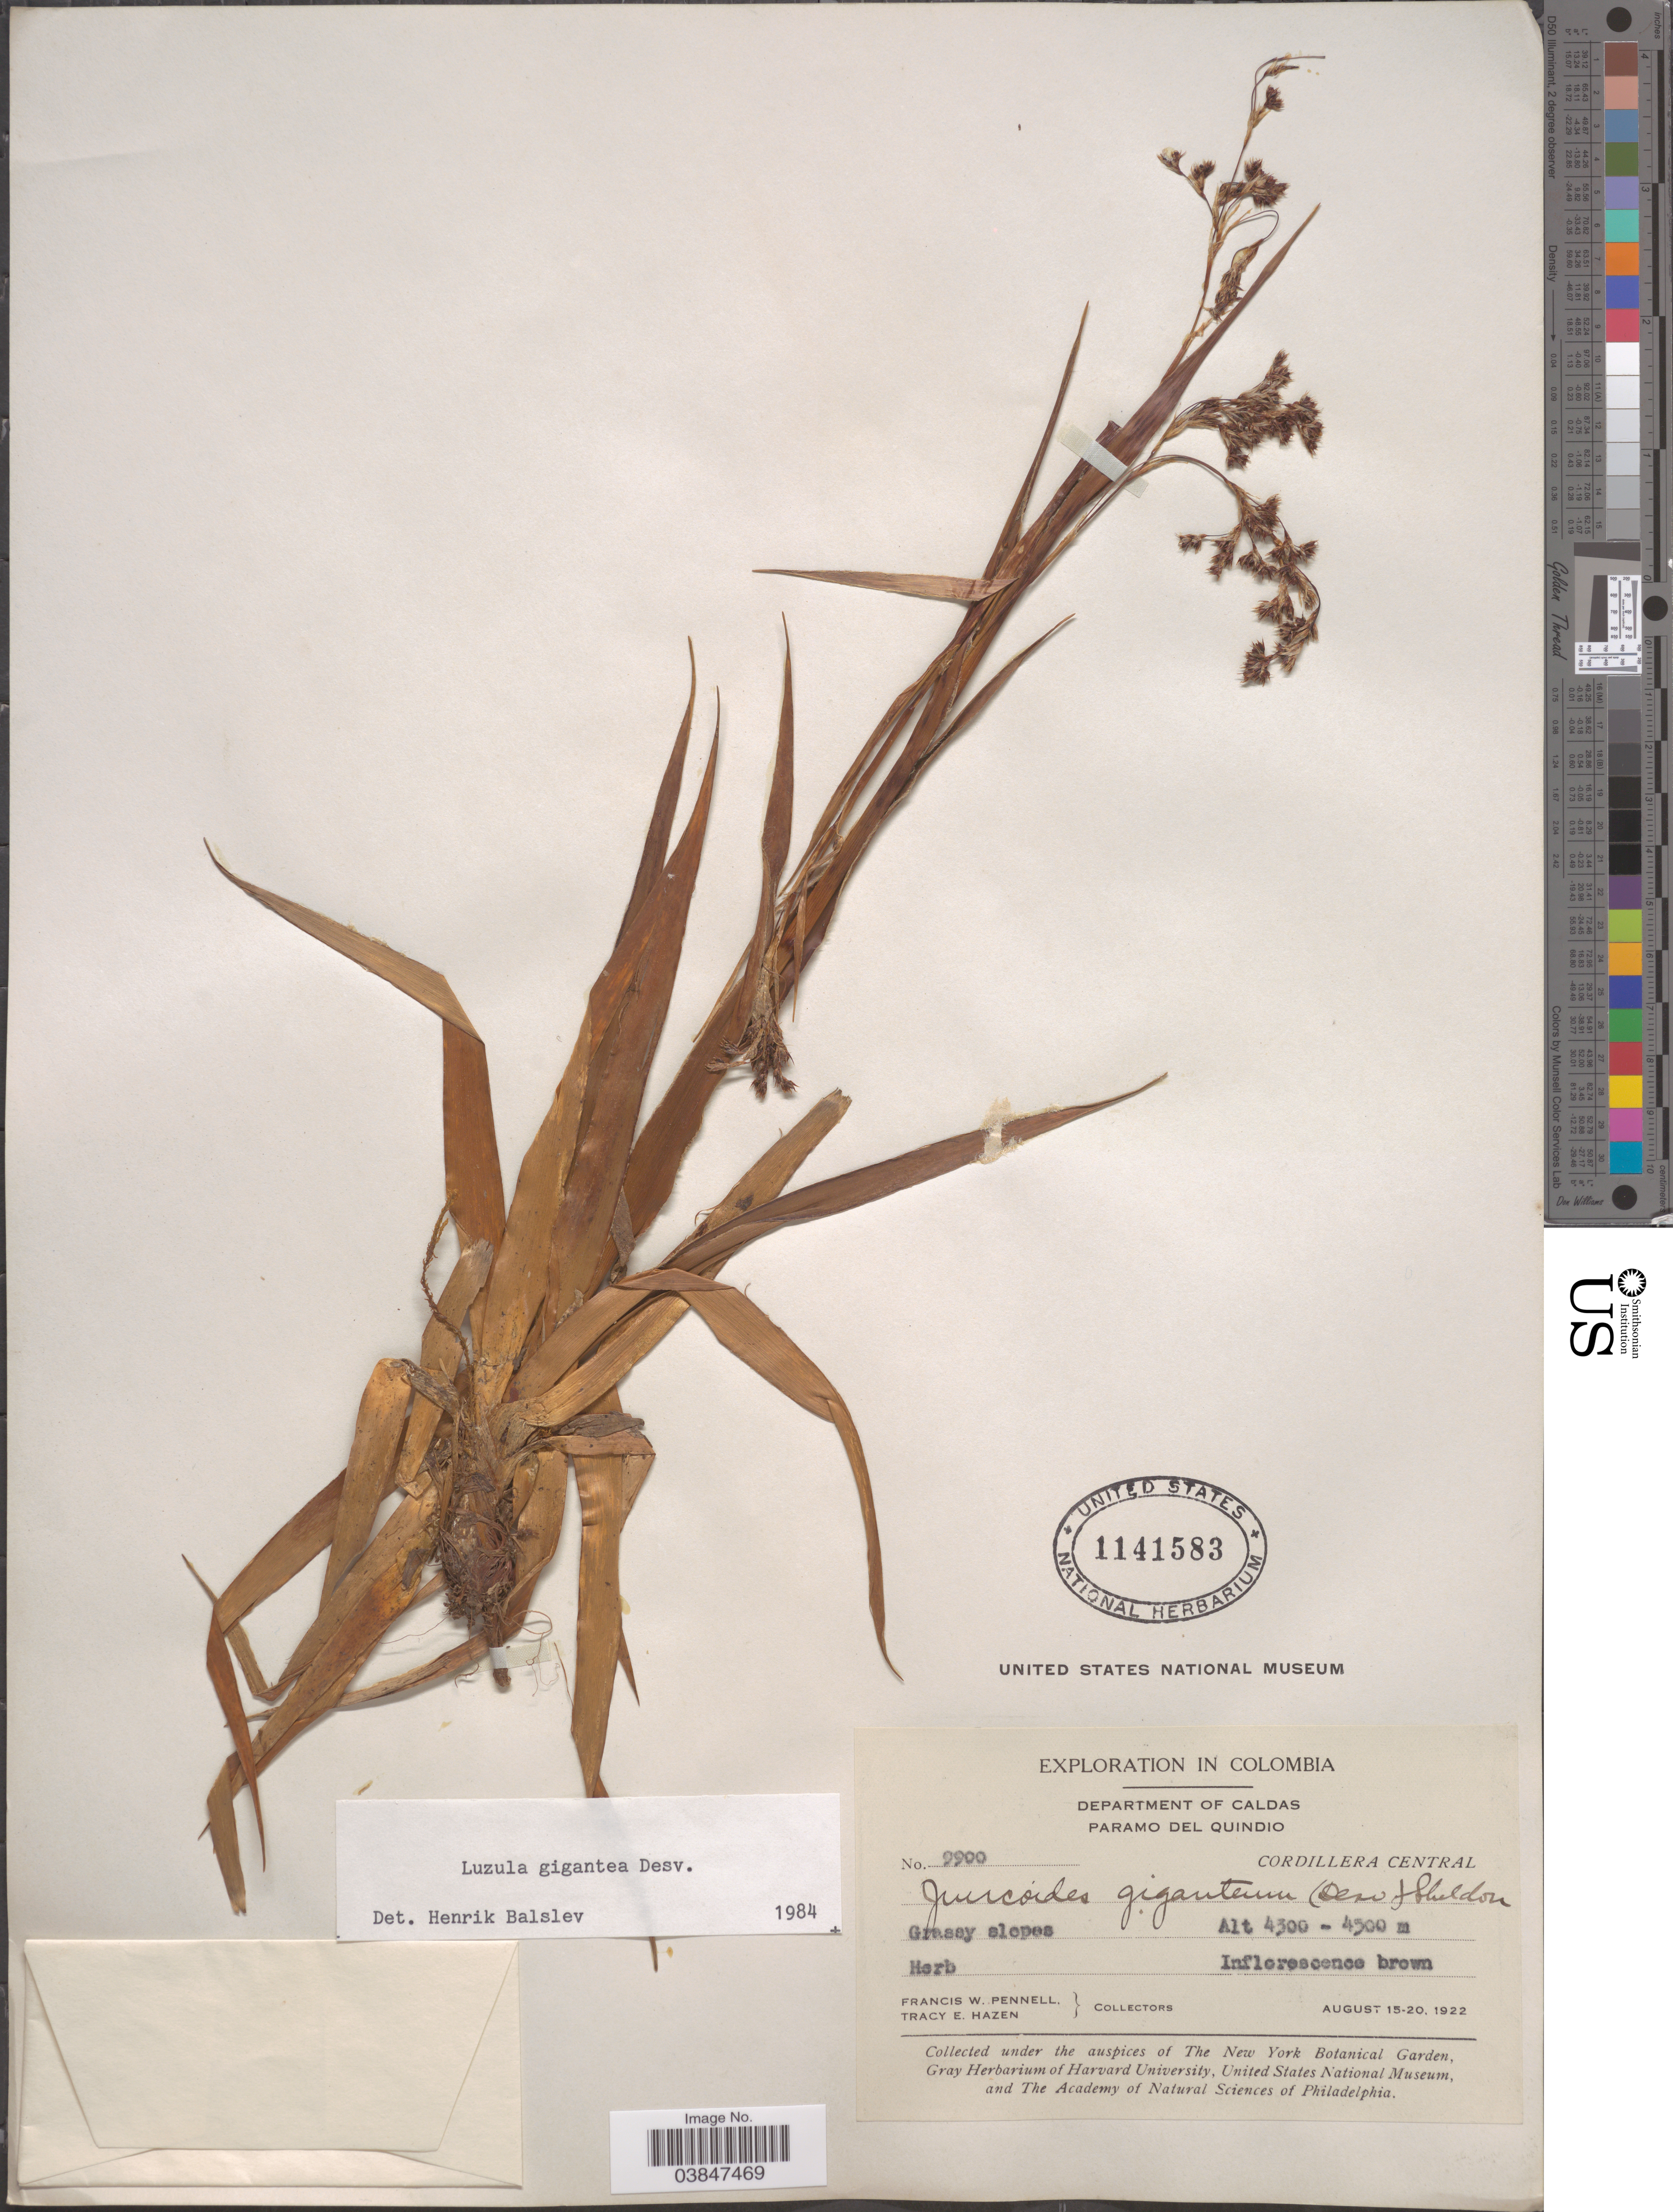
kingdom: Plantae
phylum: Tracheophyta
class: Liliopsida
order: Poales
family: Juncaceae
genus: Luzula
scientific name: Luzula gigantea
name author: Desv.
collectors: F. W. Pennell & T. E. Hazen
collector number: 9900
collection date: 1922-08-15/1922-08-20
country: Colombia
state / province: Caldas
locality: Department of Caldas. Paramo del Quindio. Cordillera Central.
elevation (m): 4300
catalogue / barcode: US 1141583